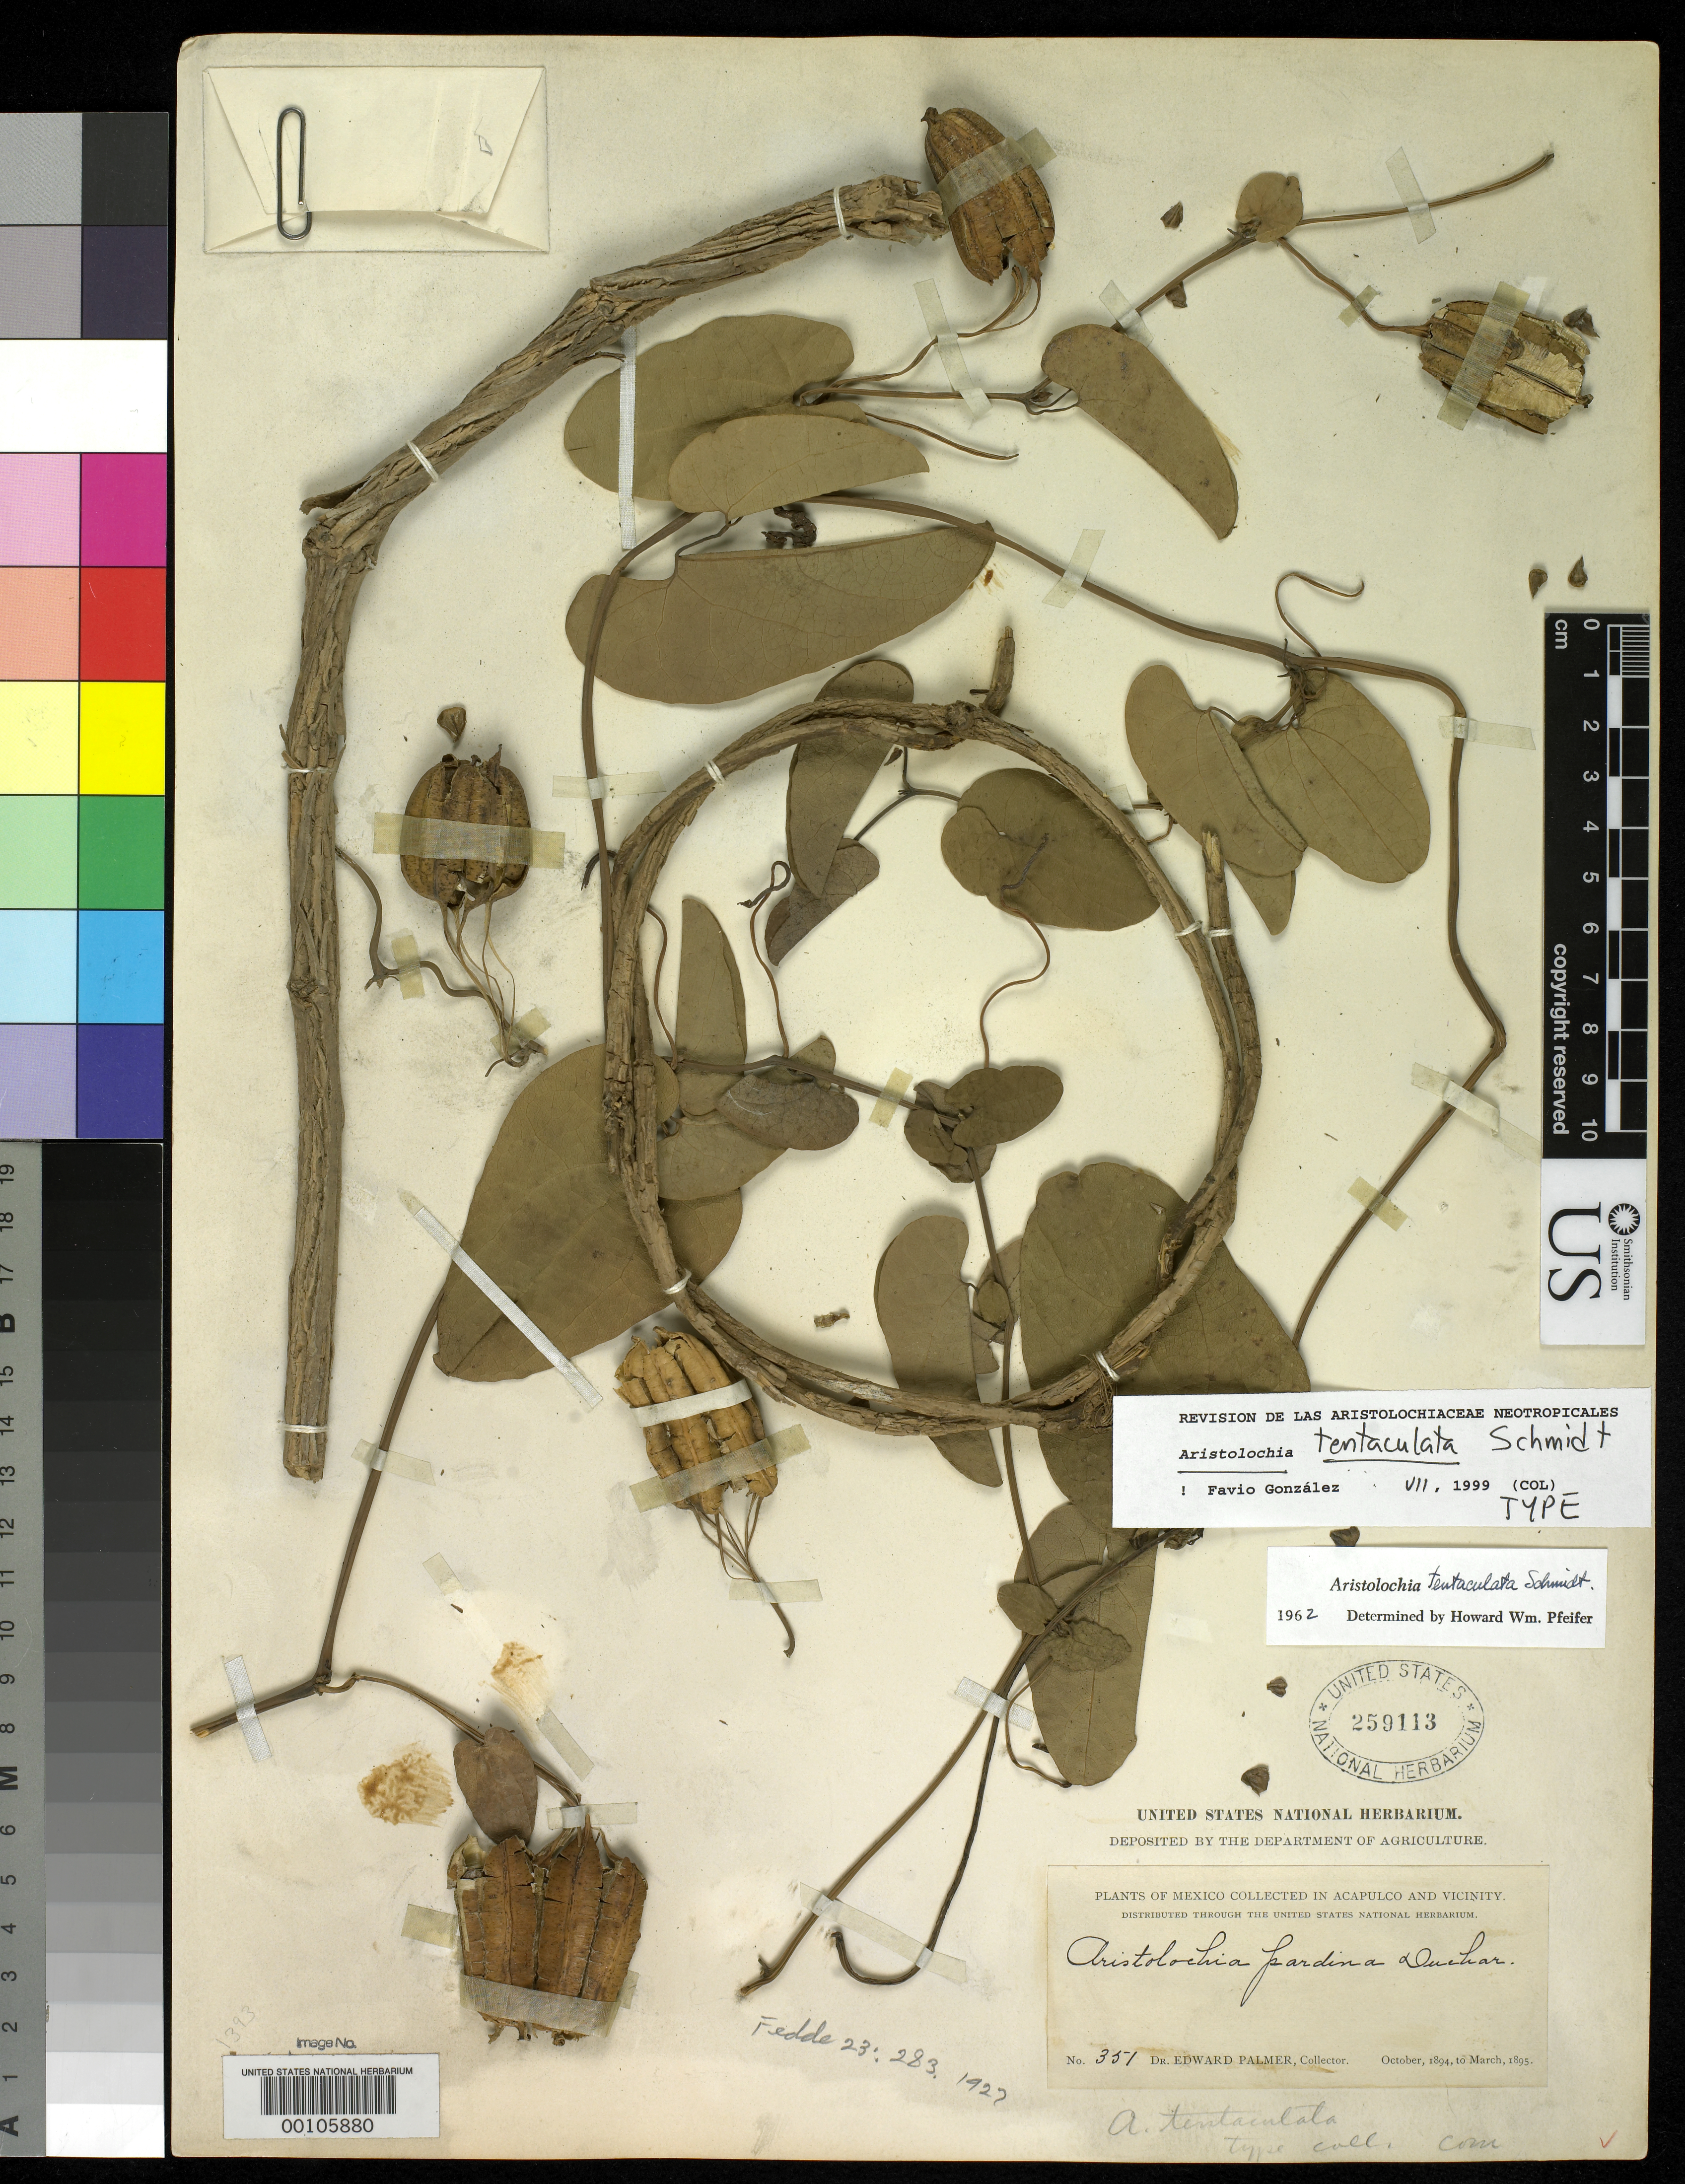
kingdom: Plantae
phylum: Tracheophyta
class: Magnoliopsida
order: Piperales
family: Aristolochiaceae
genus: Aristolochia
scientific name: Aristolochia tentaculata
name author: O.C. Schmidt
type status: Isotype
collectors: E. Palmer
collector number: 351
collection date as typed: Oct 1894 to -- Mar 1895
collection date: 1894-10/1895-03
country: Mexico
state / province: Guerrero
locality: Acapulco & vicinity.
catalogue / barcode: US 259113